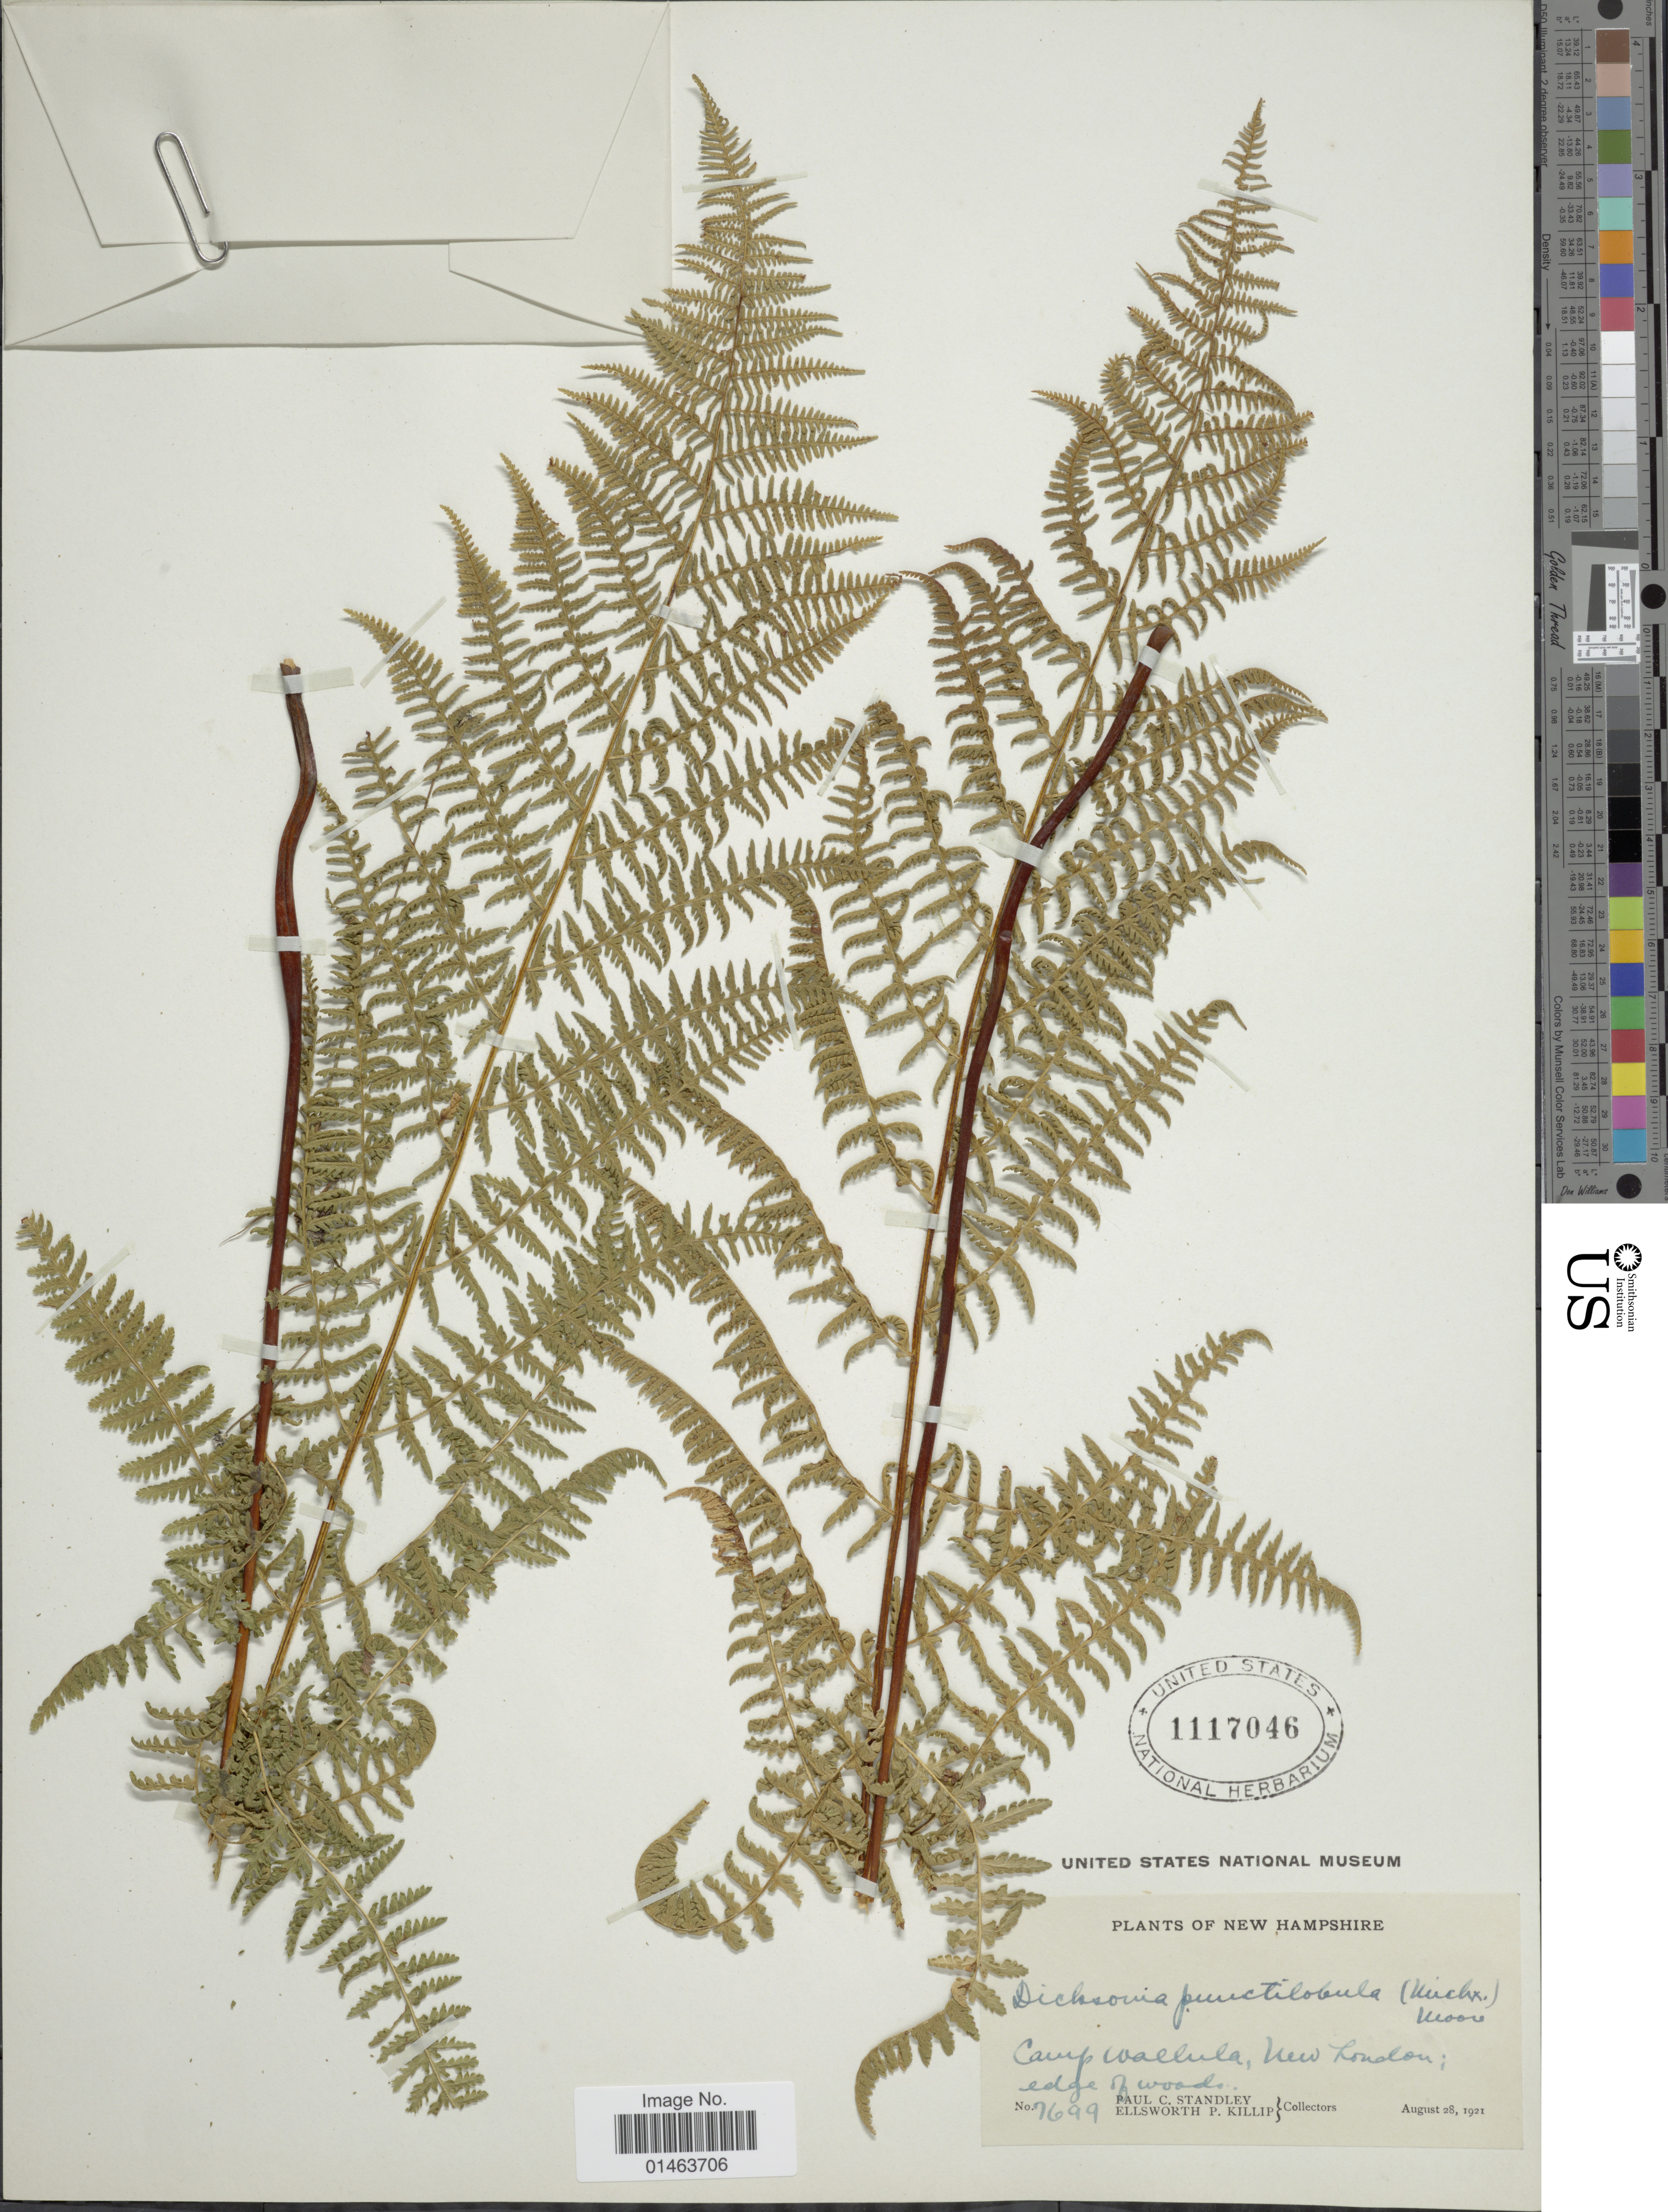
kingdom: Plantae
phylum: Tracheophyta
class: Polypodiopsida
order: Polypodiales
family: Dennstaedtiaceae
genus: Dennstaedtia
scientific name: Dennstaedtia punctilobula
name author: (Michx.) T. Moore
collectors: P. C. Standley & E. P. Killip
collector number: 1699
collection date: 1921-08-28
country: United States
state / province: New Hampshire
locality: Camp Wallula, New London, edge of woods.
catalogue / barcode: US 1117046